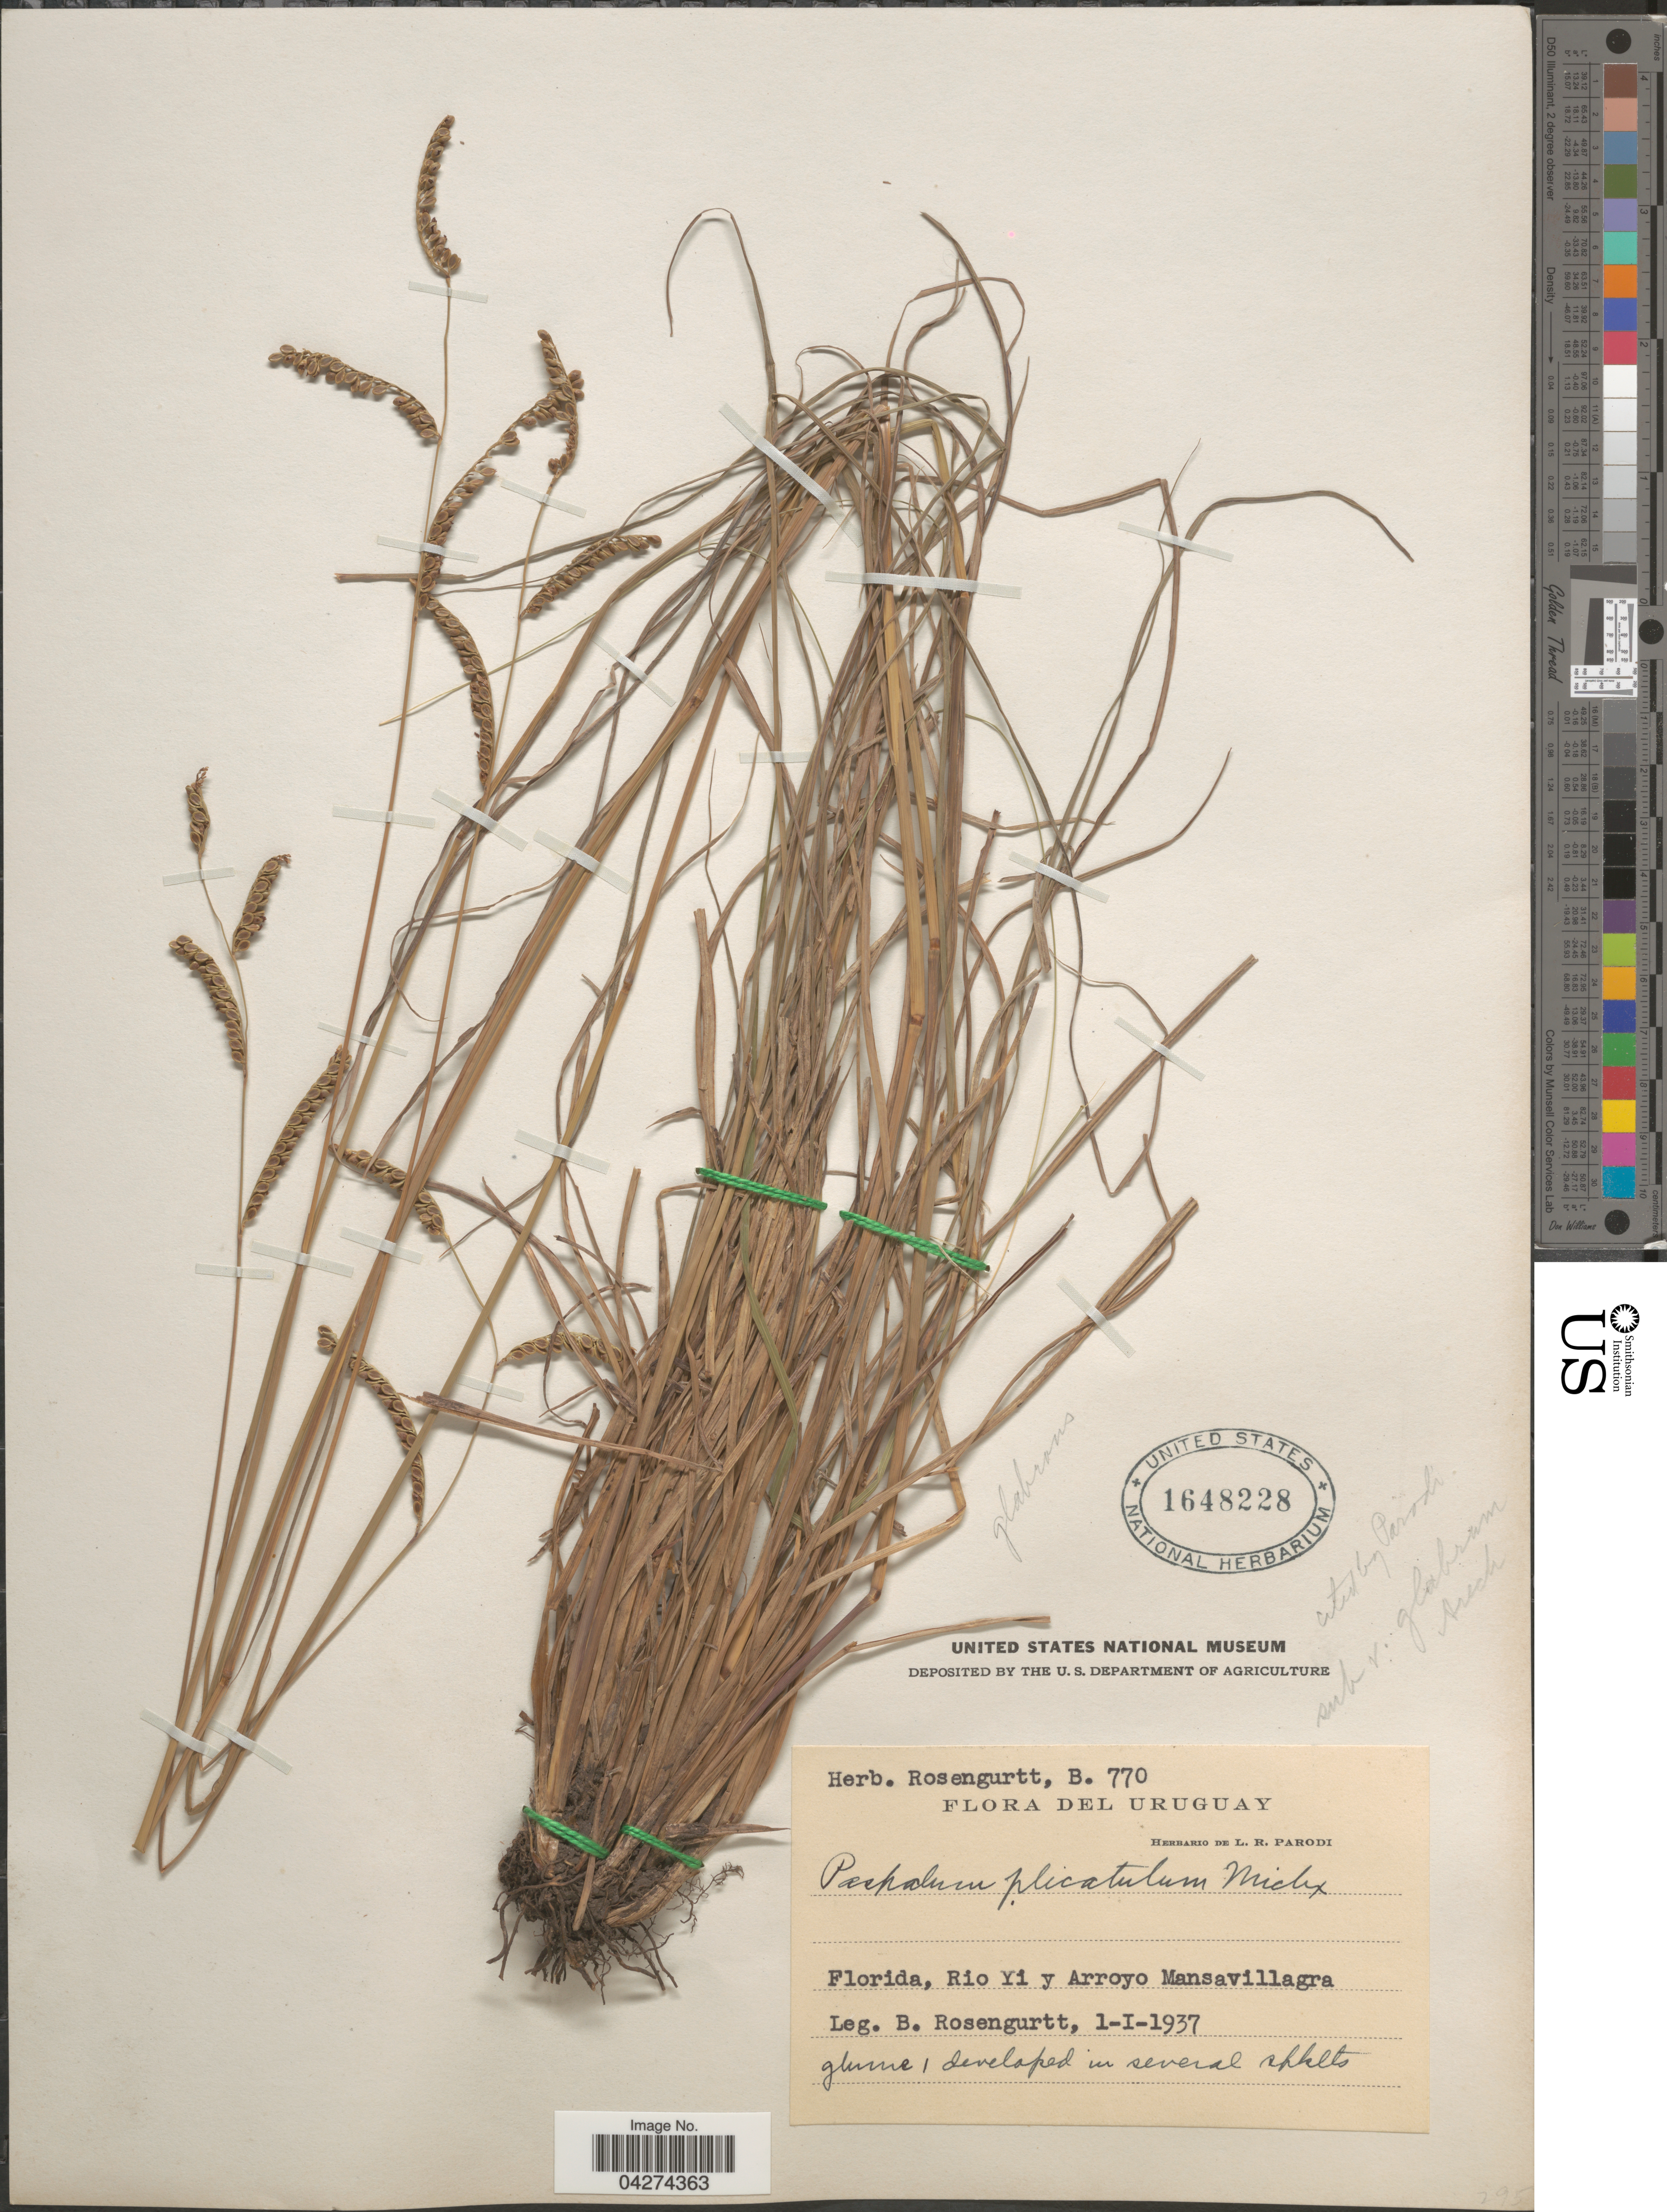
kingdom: Plantae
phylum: Tracheophyta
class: Liliopsida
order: Poales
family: Poaceae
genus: Paspalum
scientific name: Paspalum plicatulum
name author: Michx.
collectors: ex herb. Rosengurtt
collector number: B770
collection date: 1937-01-01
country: Uruguay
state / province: Florida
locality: Rio Yi y Arroyo Mansavillagra.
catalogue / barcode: US 1648228